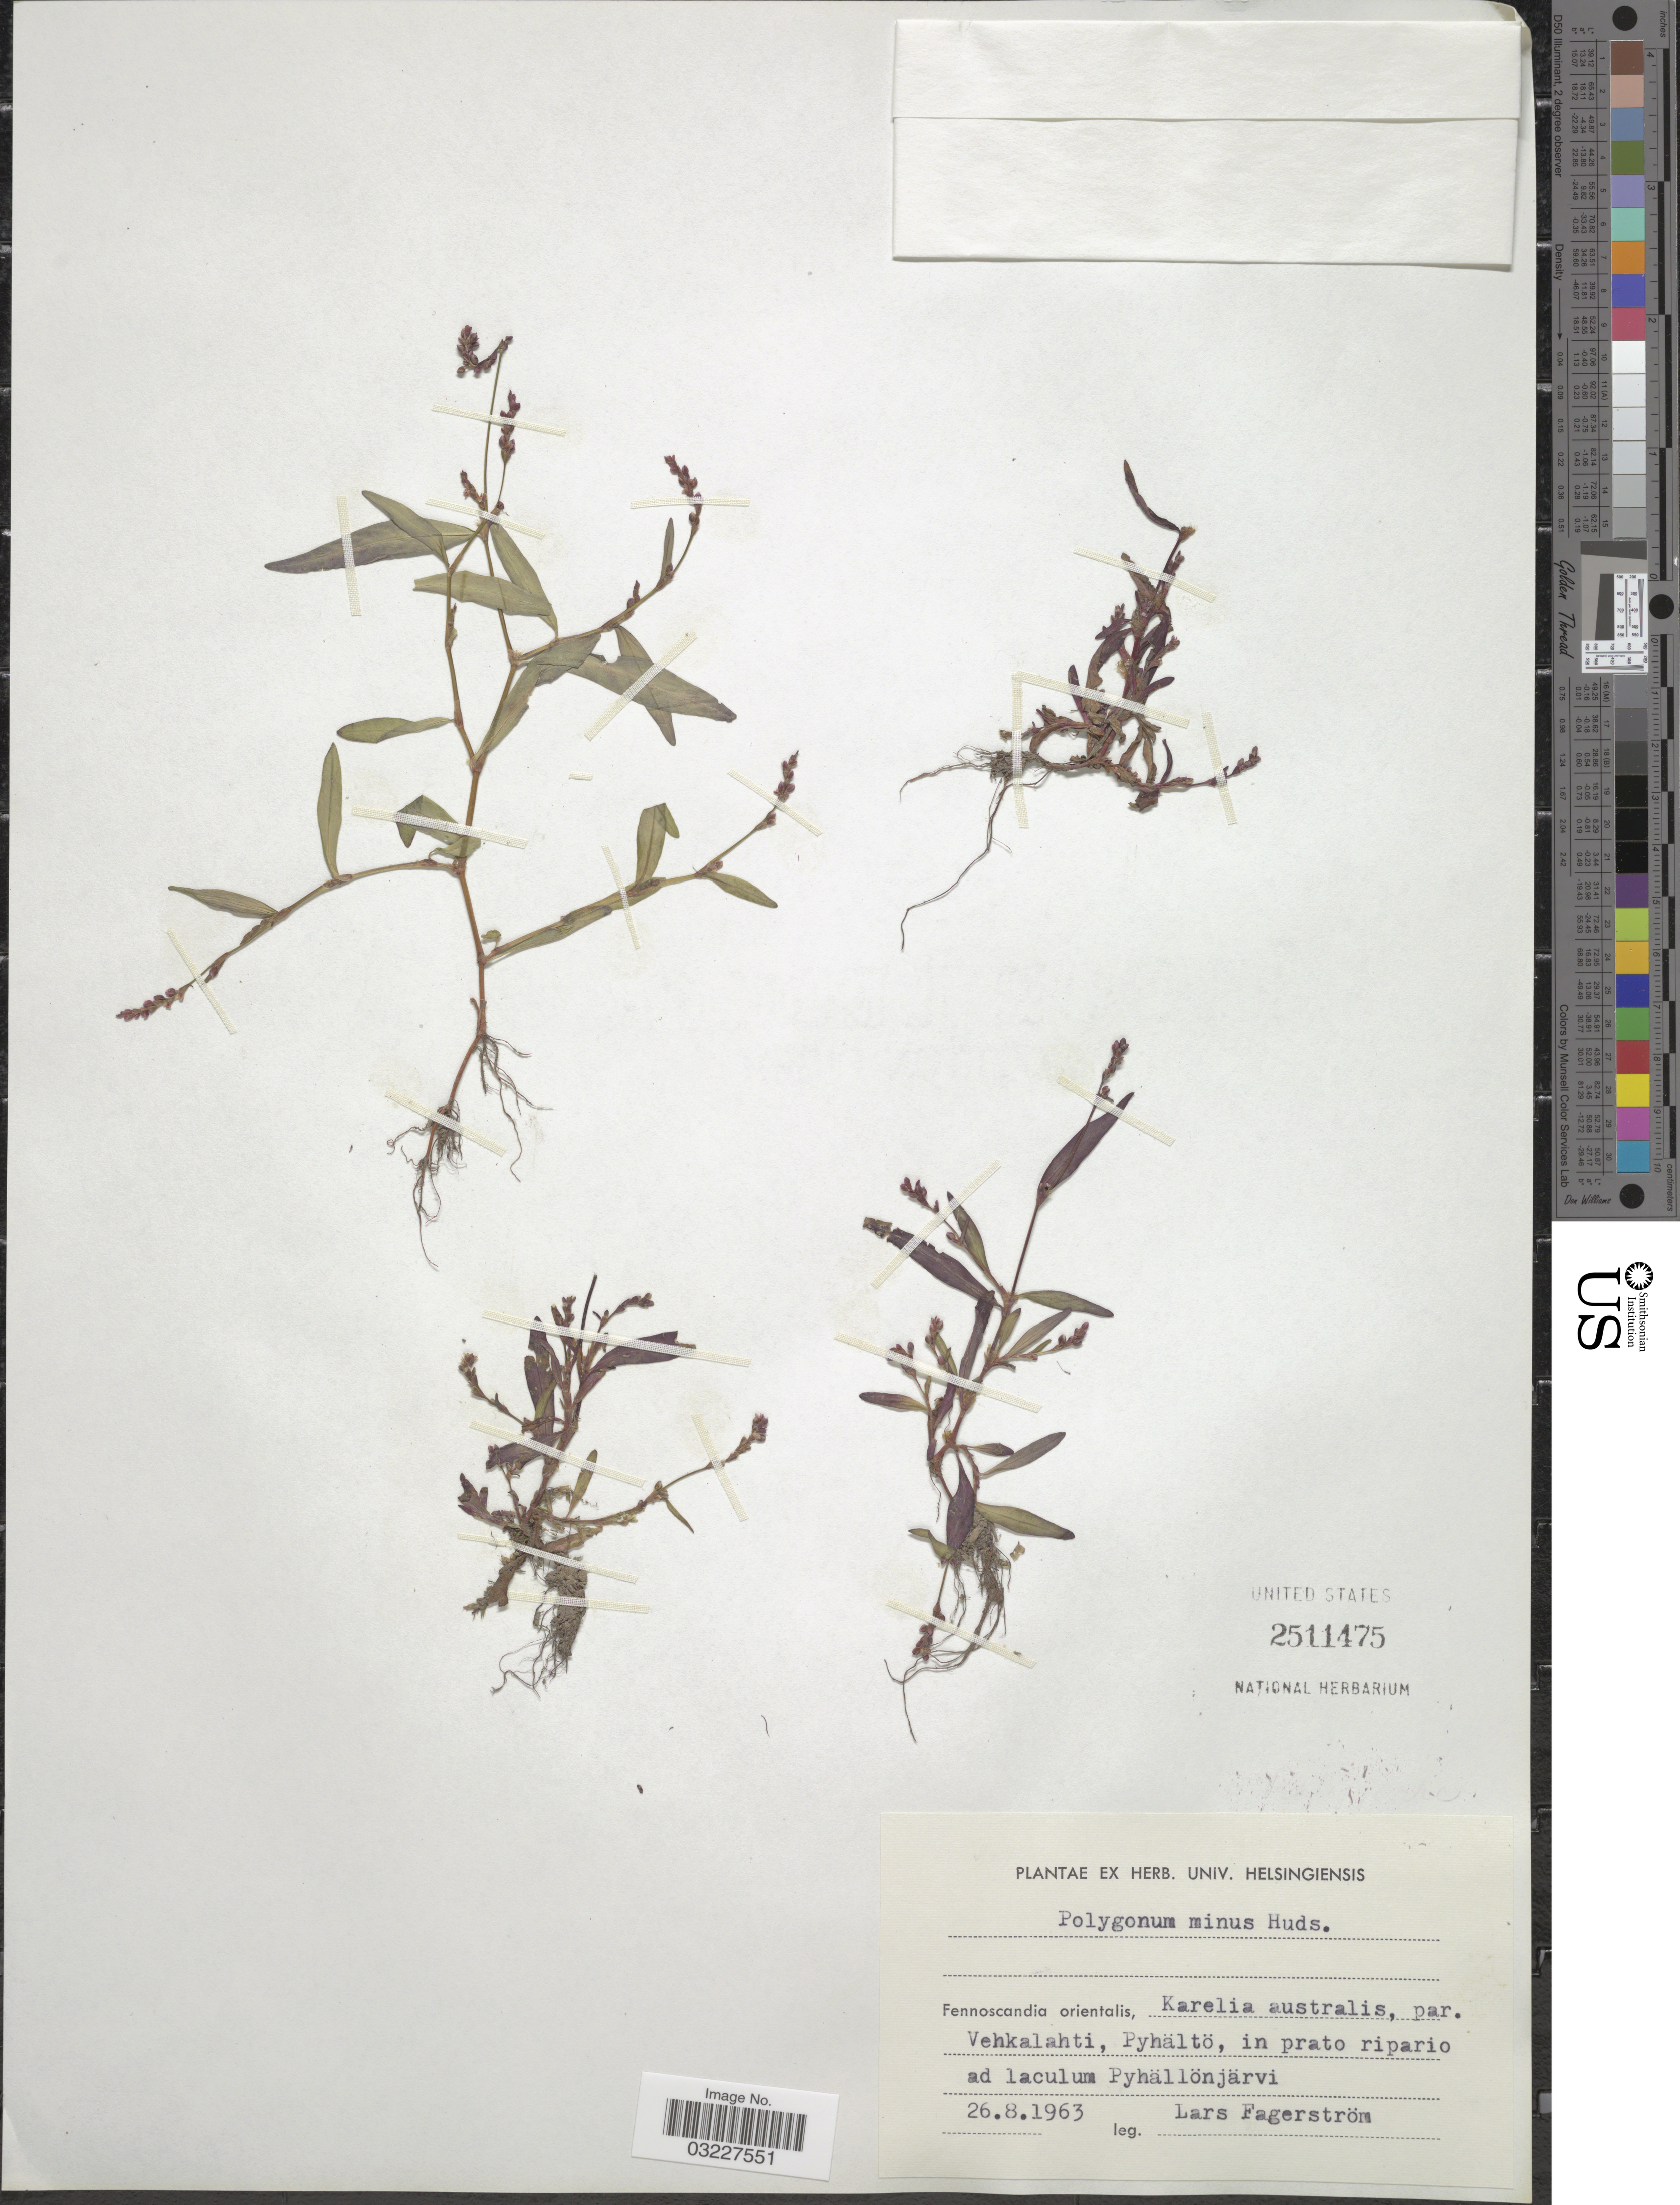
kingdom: Plantae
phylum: Tracheophyta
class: Magnoliopsida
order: Caryophyllales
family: Polygonaceae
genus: Polygonum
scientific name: Polygonum minus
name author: Huds.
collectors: L. Fagerstrom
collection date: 1963-08-26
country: Finland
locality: Fennoscandia orientalis, Karelia australis, par. Vehkalahti, Pyhältö, in prato ripario ad laculum Pyhällönjärvi.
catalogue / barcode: US 2511475